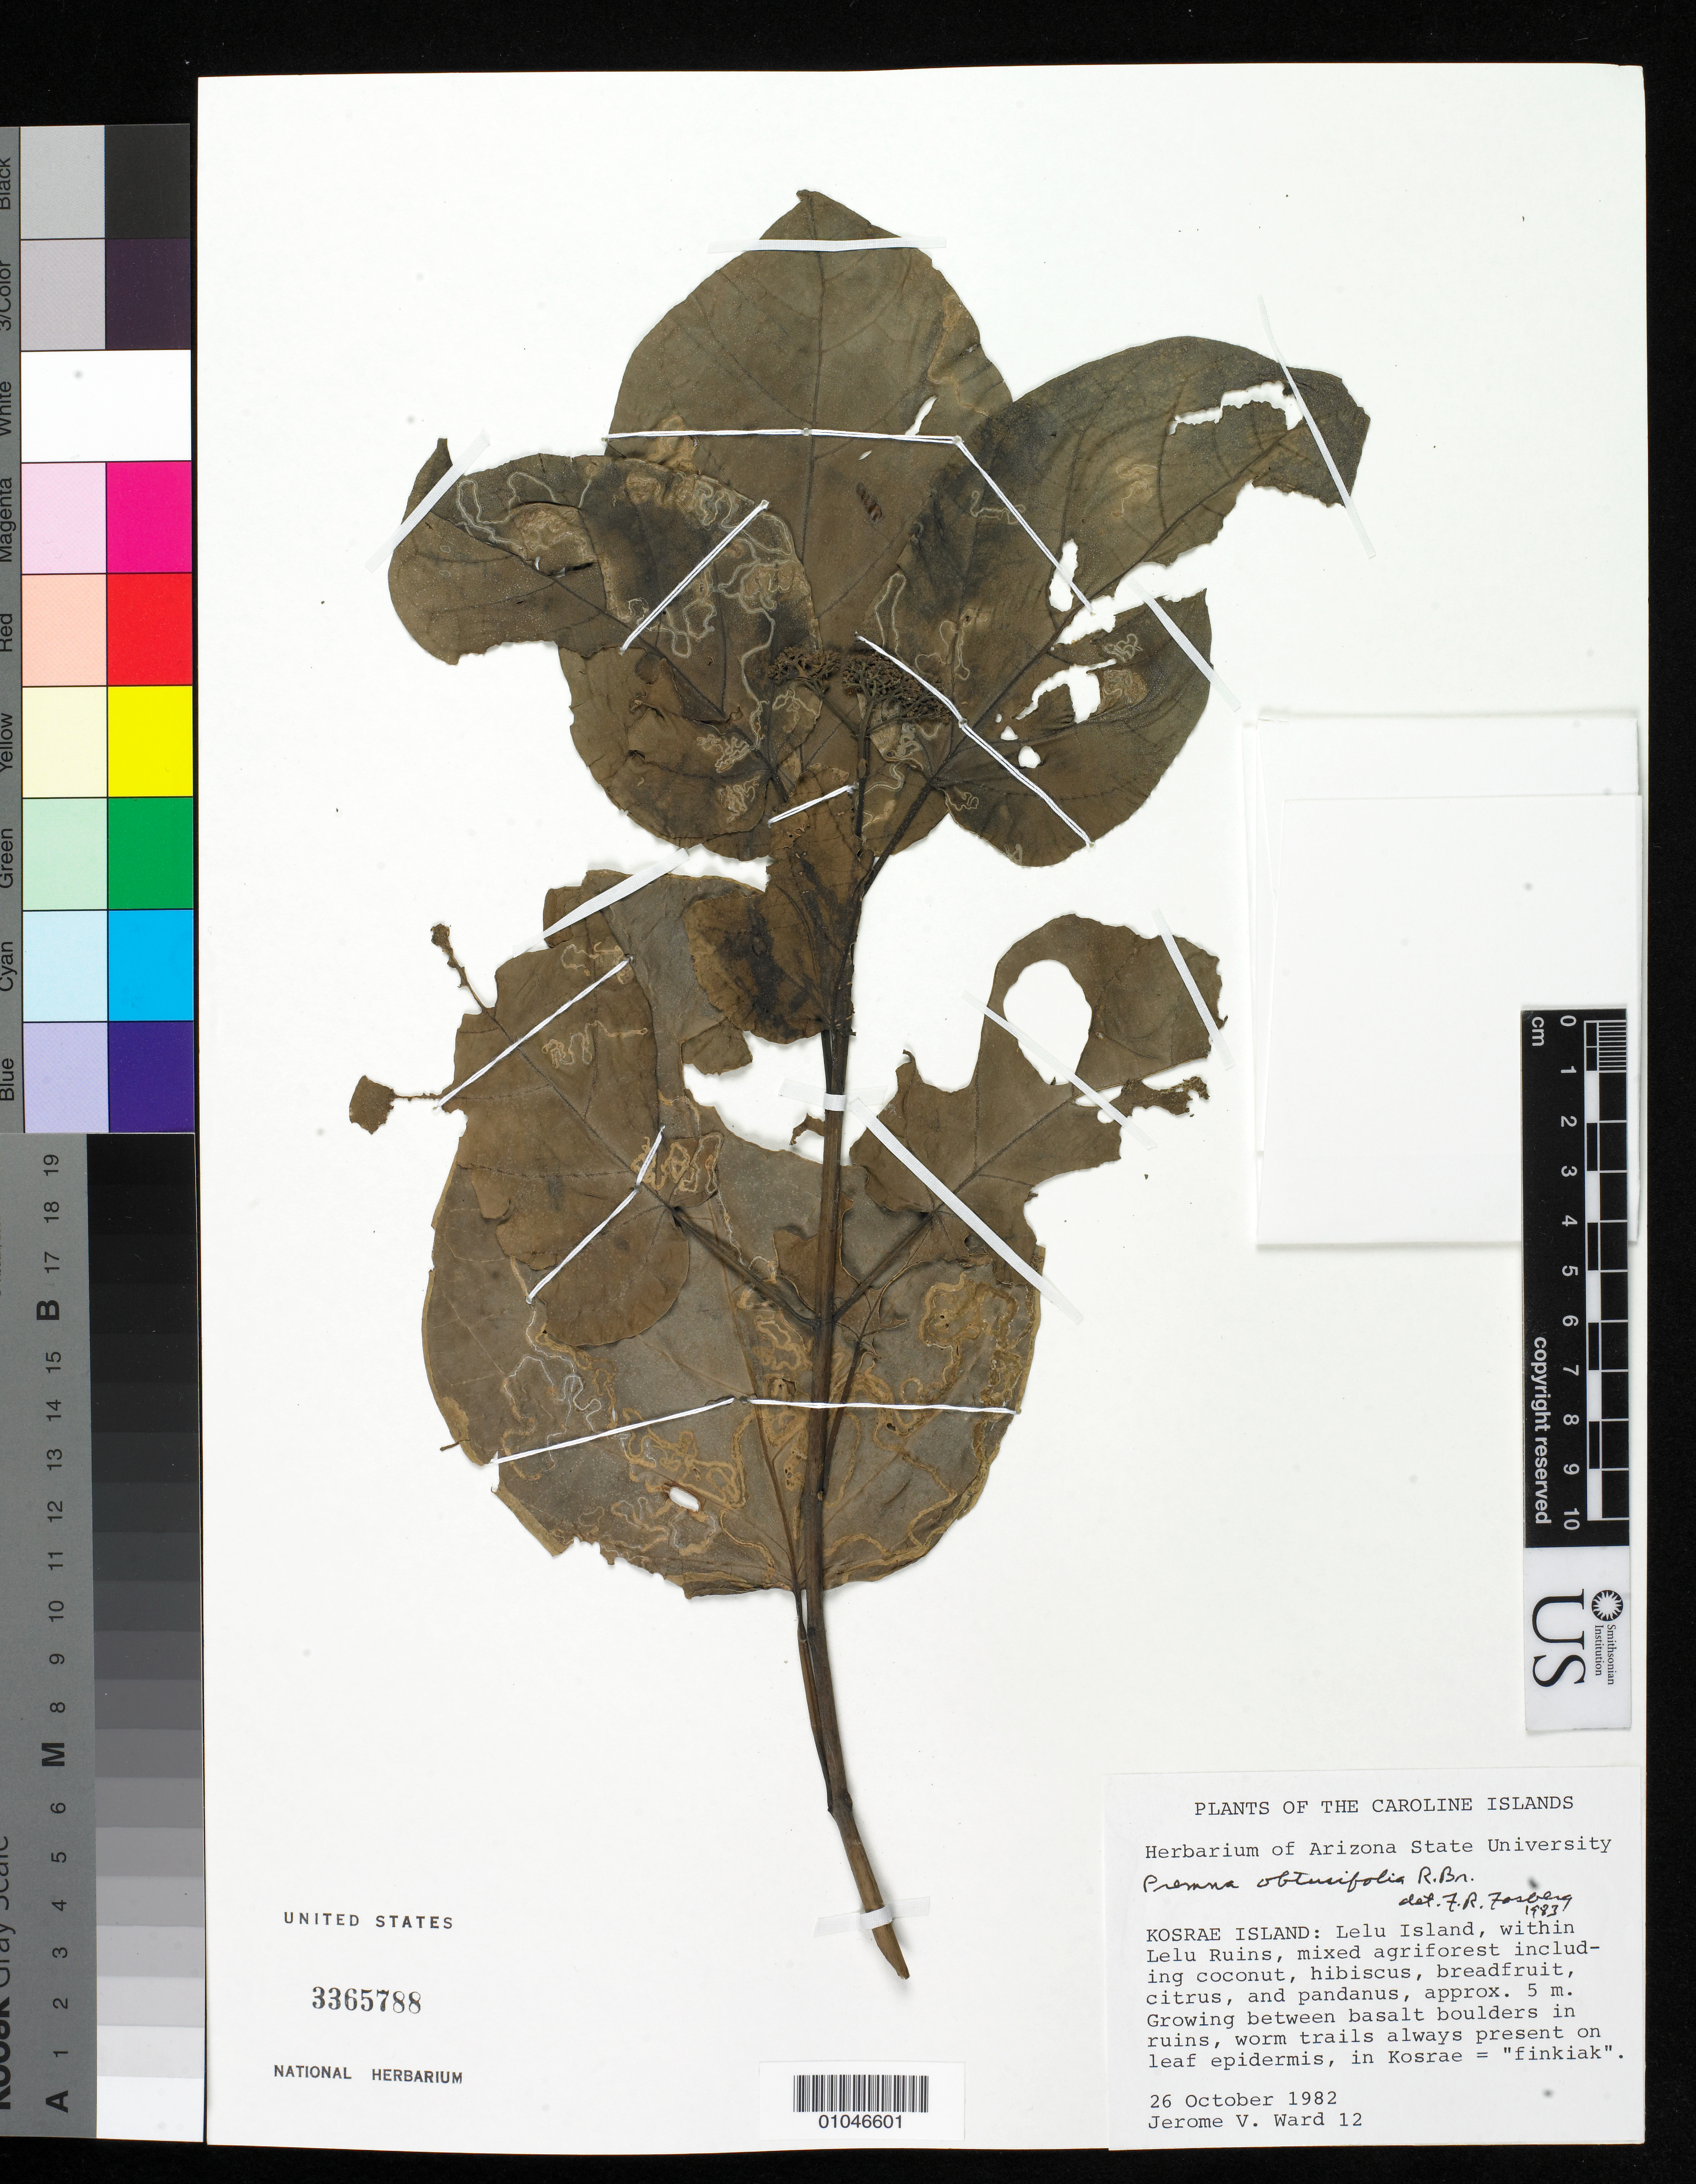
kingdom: Plantae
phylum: Tracheophyta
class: Magnoliopsida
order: Lamiales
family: Lamiaceae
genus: Premna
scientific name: Premna obtusifolia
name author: R. Br.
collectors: J. V. Ward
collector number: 12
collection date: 1982-10-26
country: Micronesia, Federated States of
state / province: Kosrae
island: Lelu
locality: Within Lelu Ruins, Lelu Islet, growing between basalt boulders in ruins.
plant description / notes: "worm trails always present on leaf epidermis"- Micronesia: Kosrae, label of BC 01046601. These worm trails also observed on Micronesian specimen BC 01046600, 01046598, 01046603, 01046597, 01046595, 01046594, 01046593, 01046586, 01046588, and 01046587. -MJD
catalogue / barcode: US 3365788